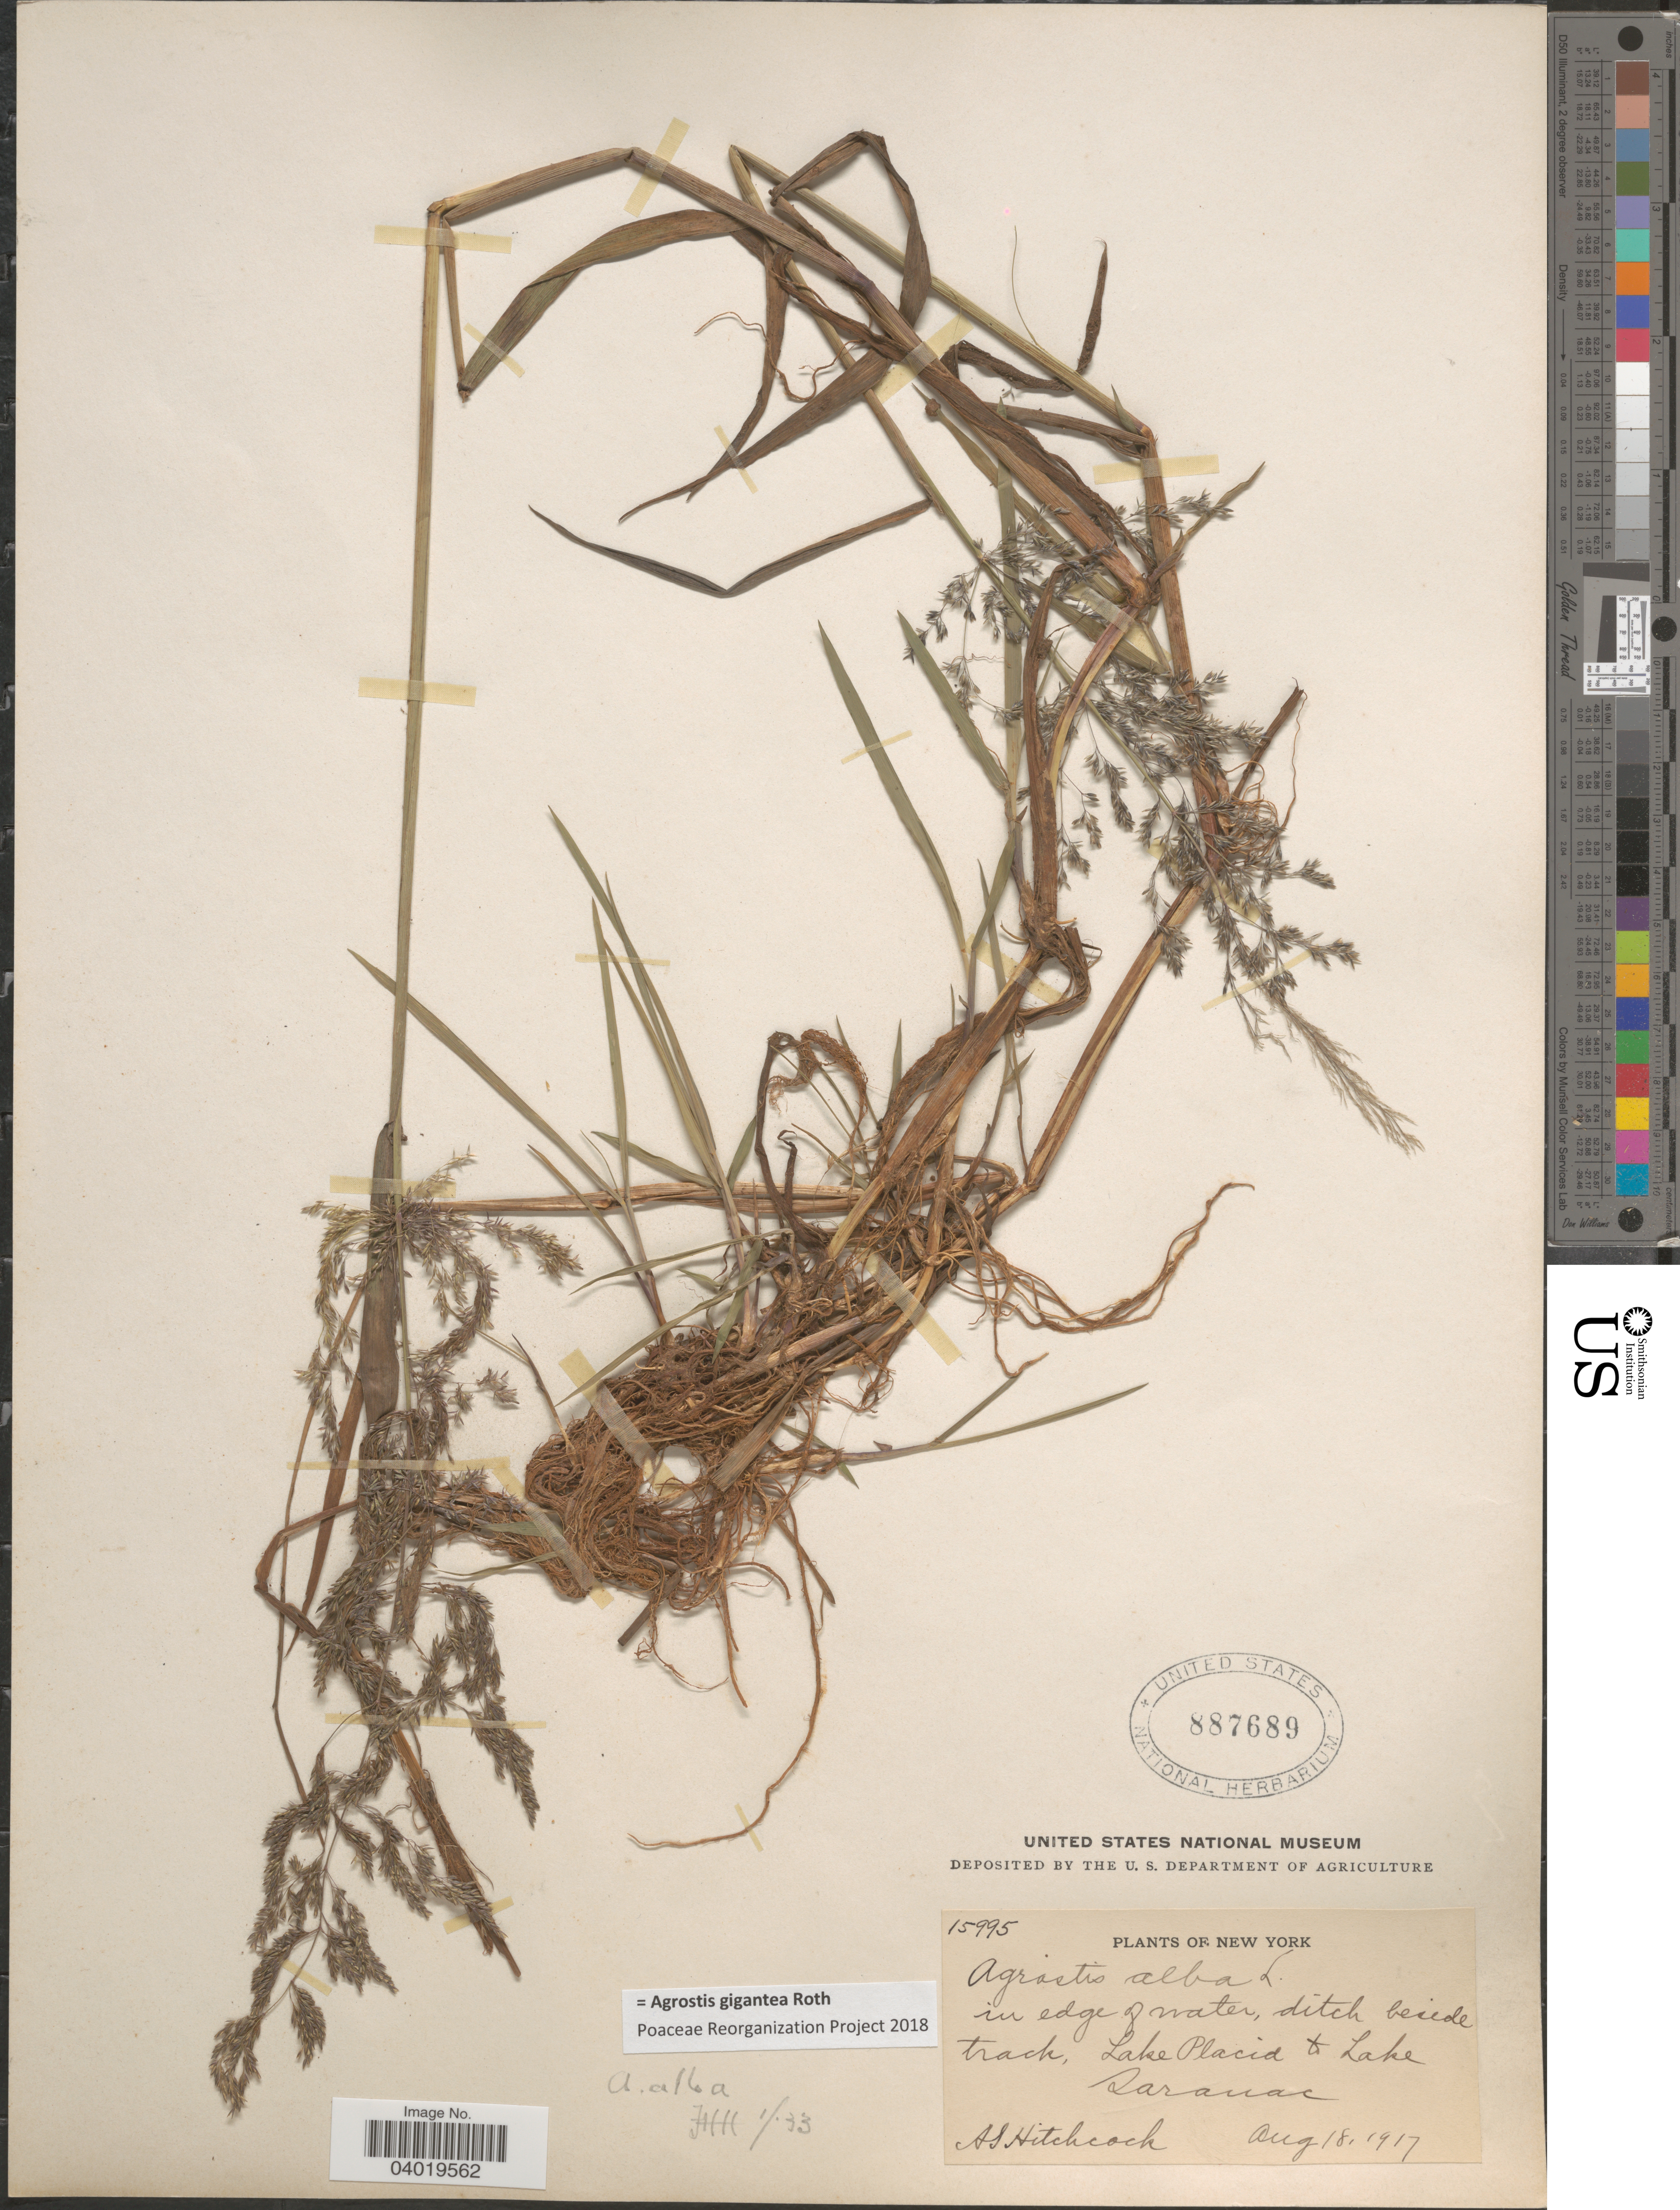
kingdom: Plantae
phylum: Tracheophyta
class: Liliopsida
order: Poales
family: Poaceae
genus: Agrostis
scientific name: Agrostis gigantea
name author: Roth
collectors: A. S. Hitchcock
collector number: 15995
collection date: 1917-08-18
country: United States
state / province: New York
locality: In edge of water, ditch beside track, Lake Placid to Lake Saranac.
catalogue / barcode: US 887689